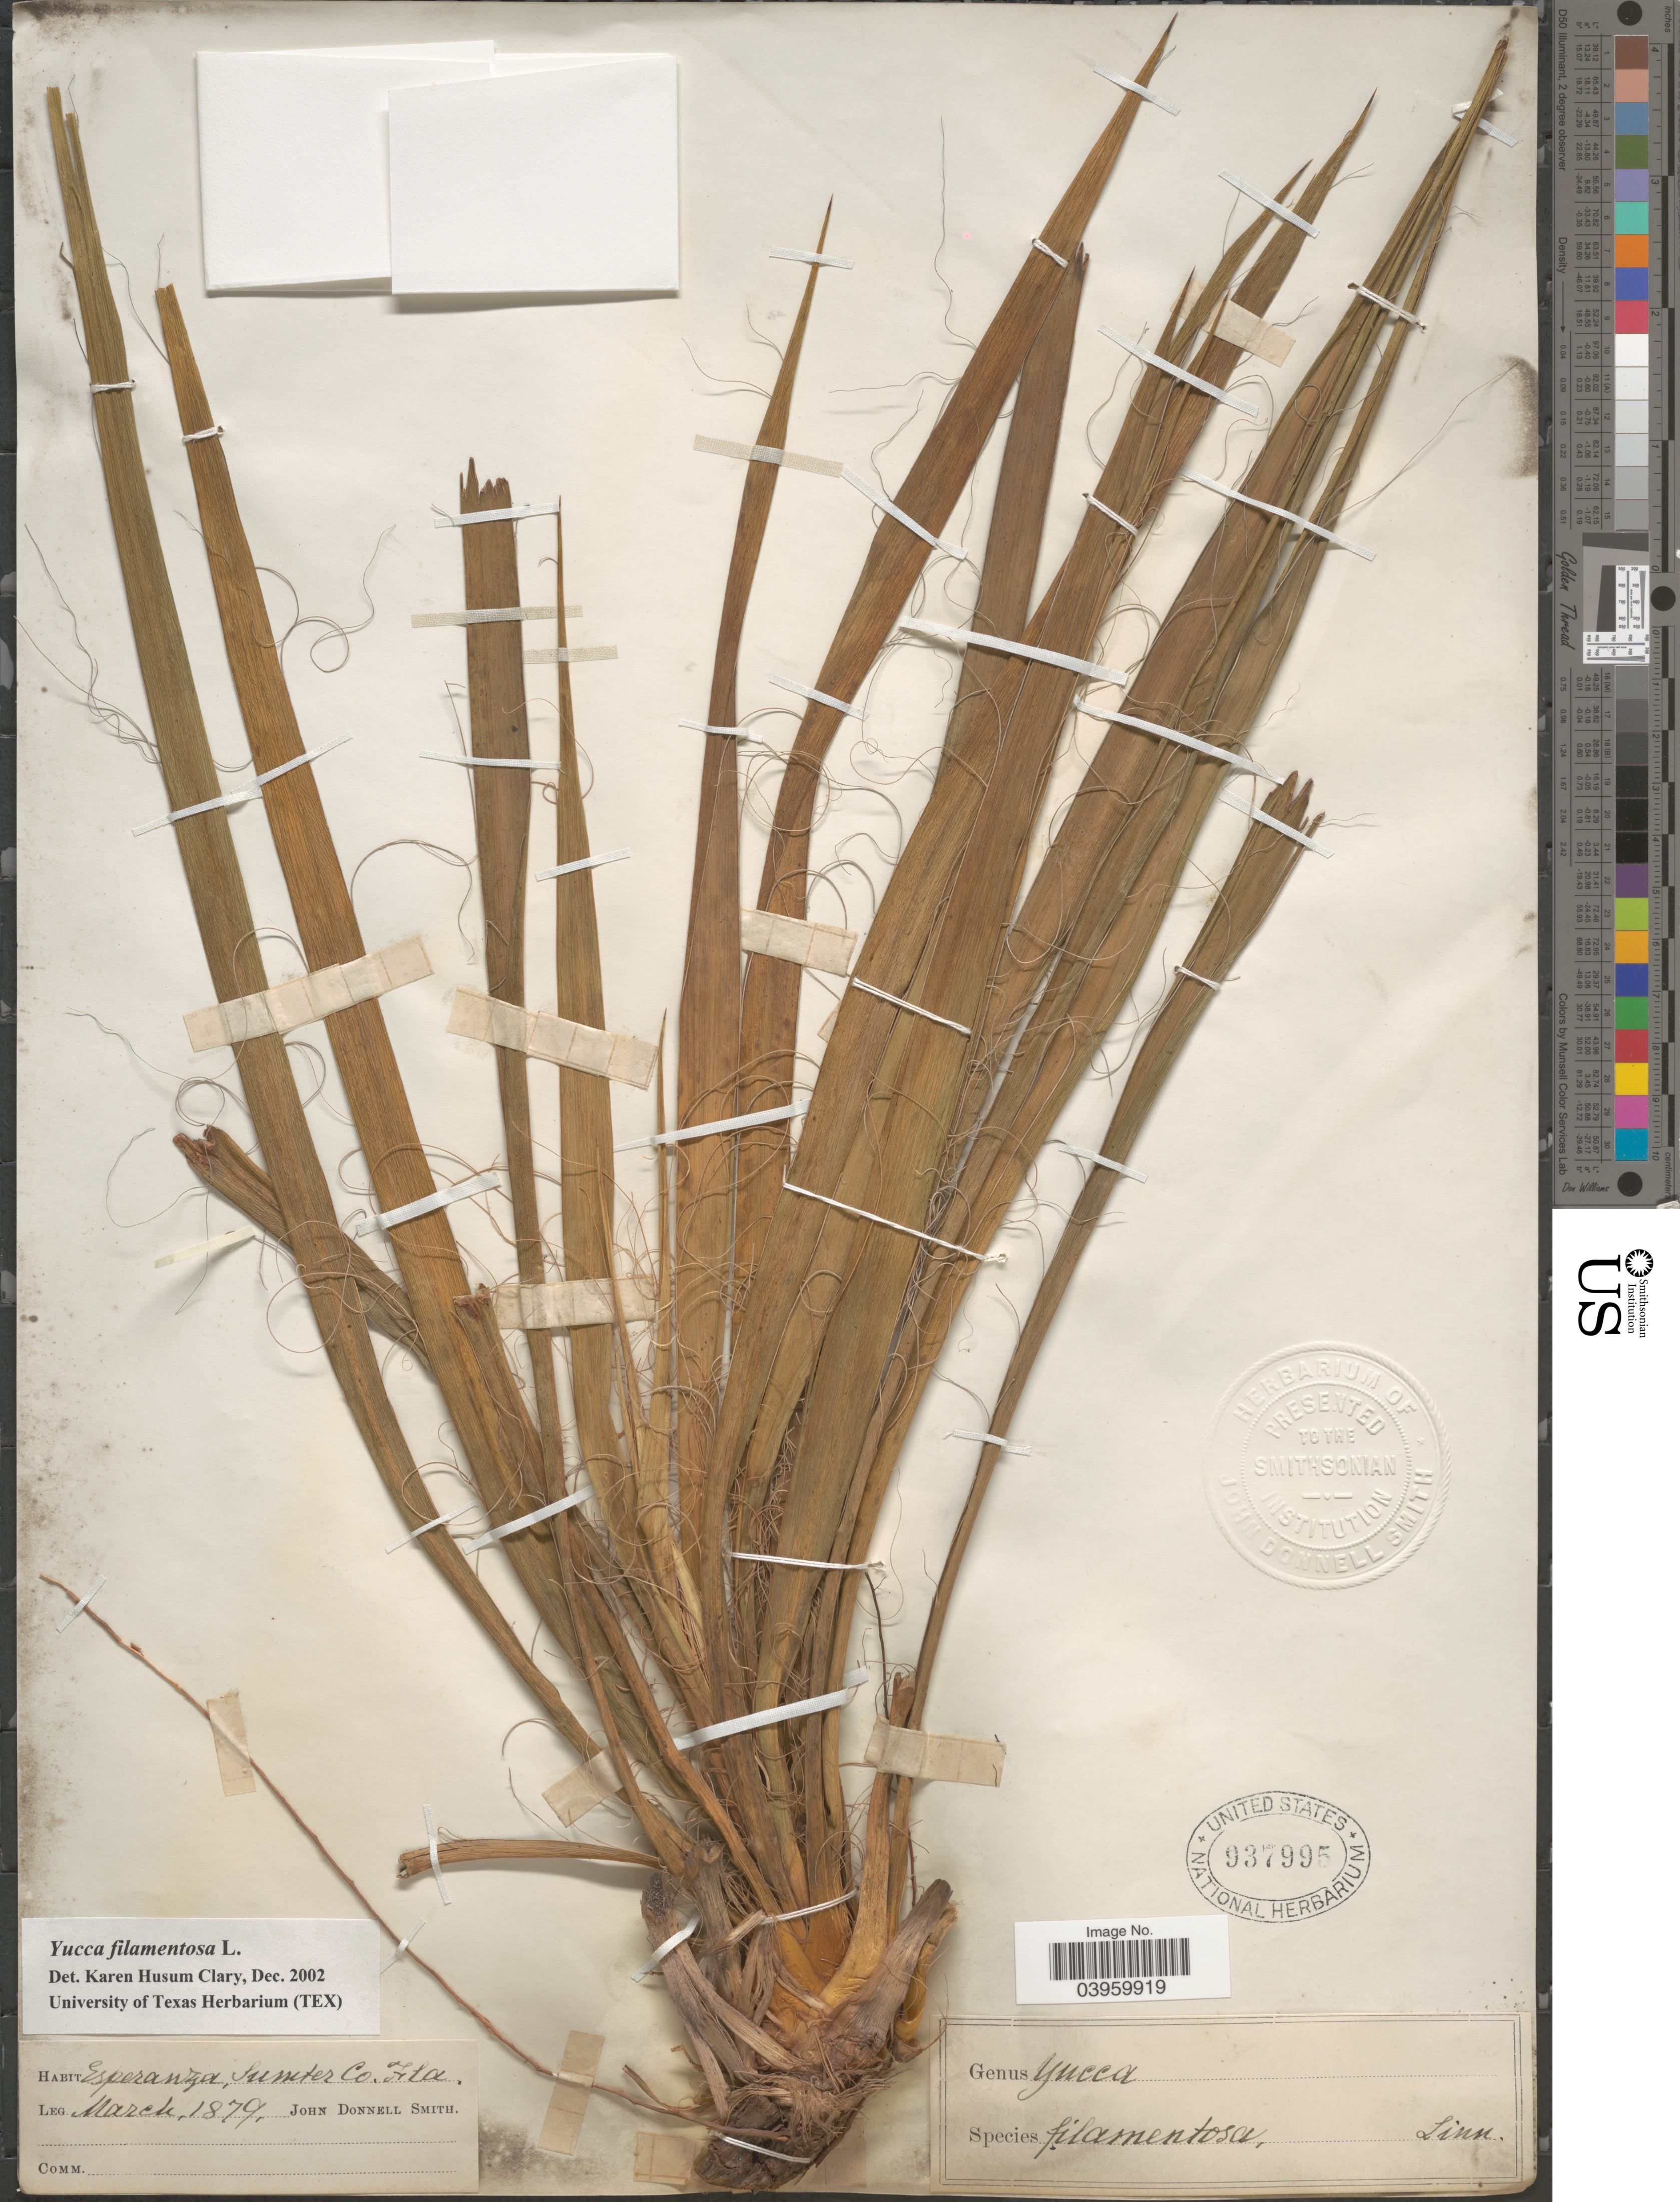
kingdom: Plantae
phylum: Tracheophyta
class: Liliopsida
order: Asparagales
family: Asparagaceae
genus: Yucca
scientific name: Yucca filamentosa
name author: L.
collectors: J. Donnell Smith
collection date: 1879-03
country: United States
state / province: Florida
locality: Esperanza, Sumter Co.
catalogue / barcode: US 937995